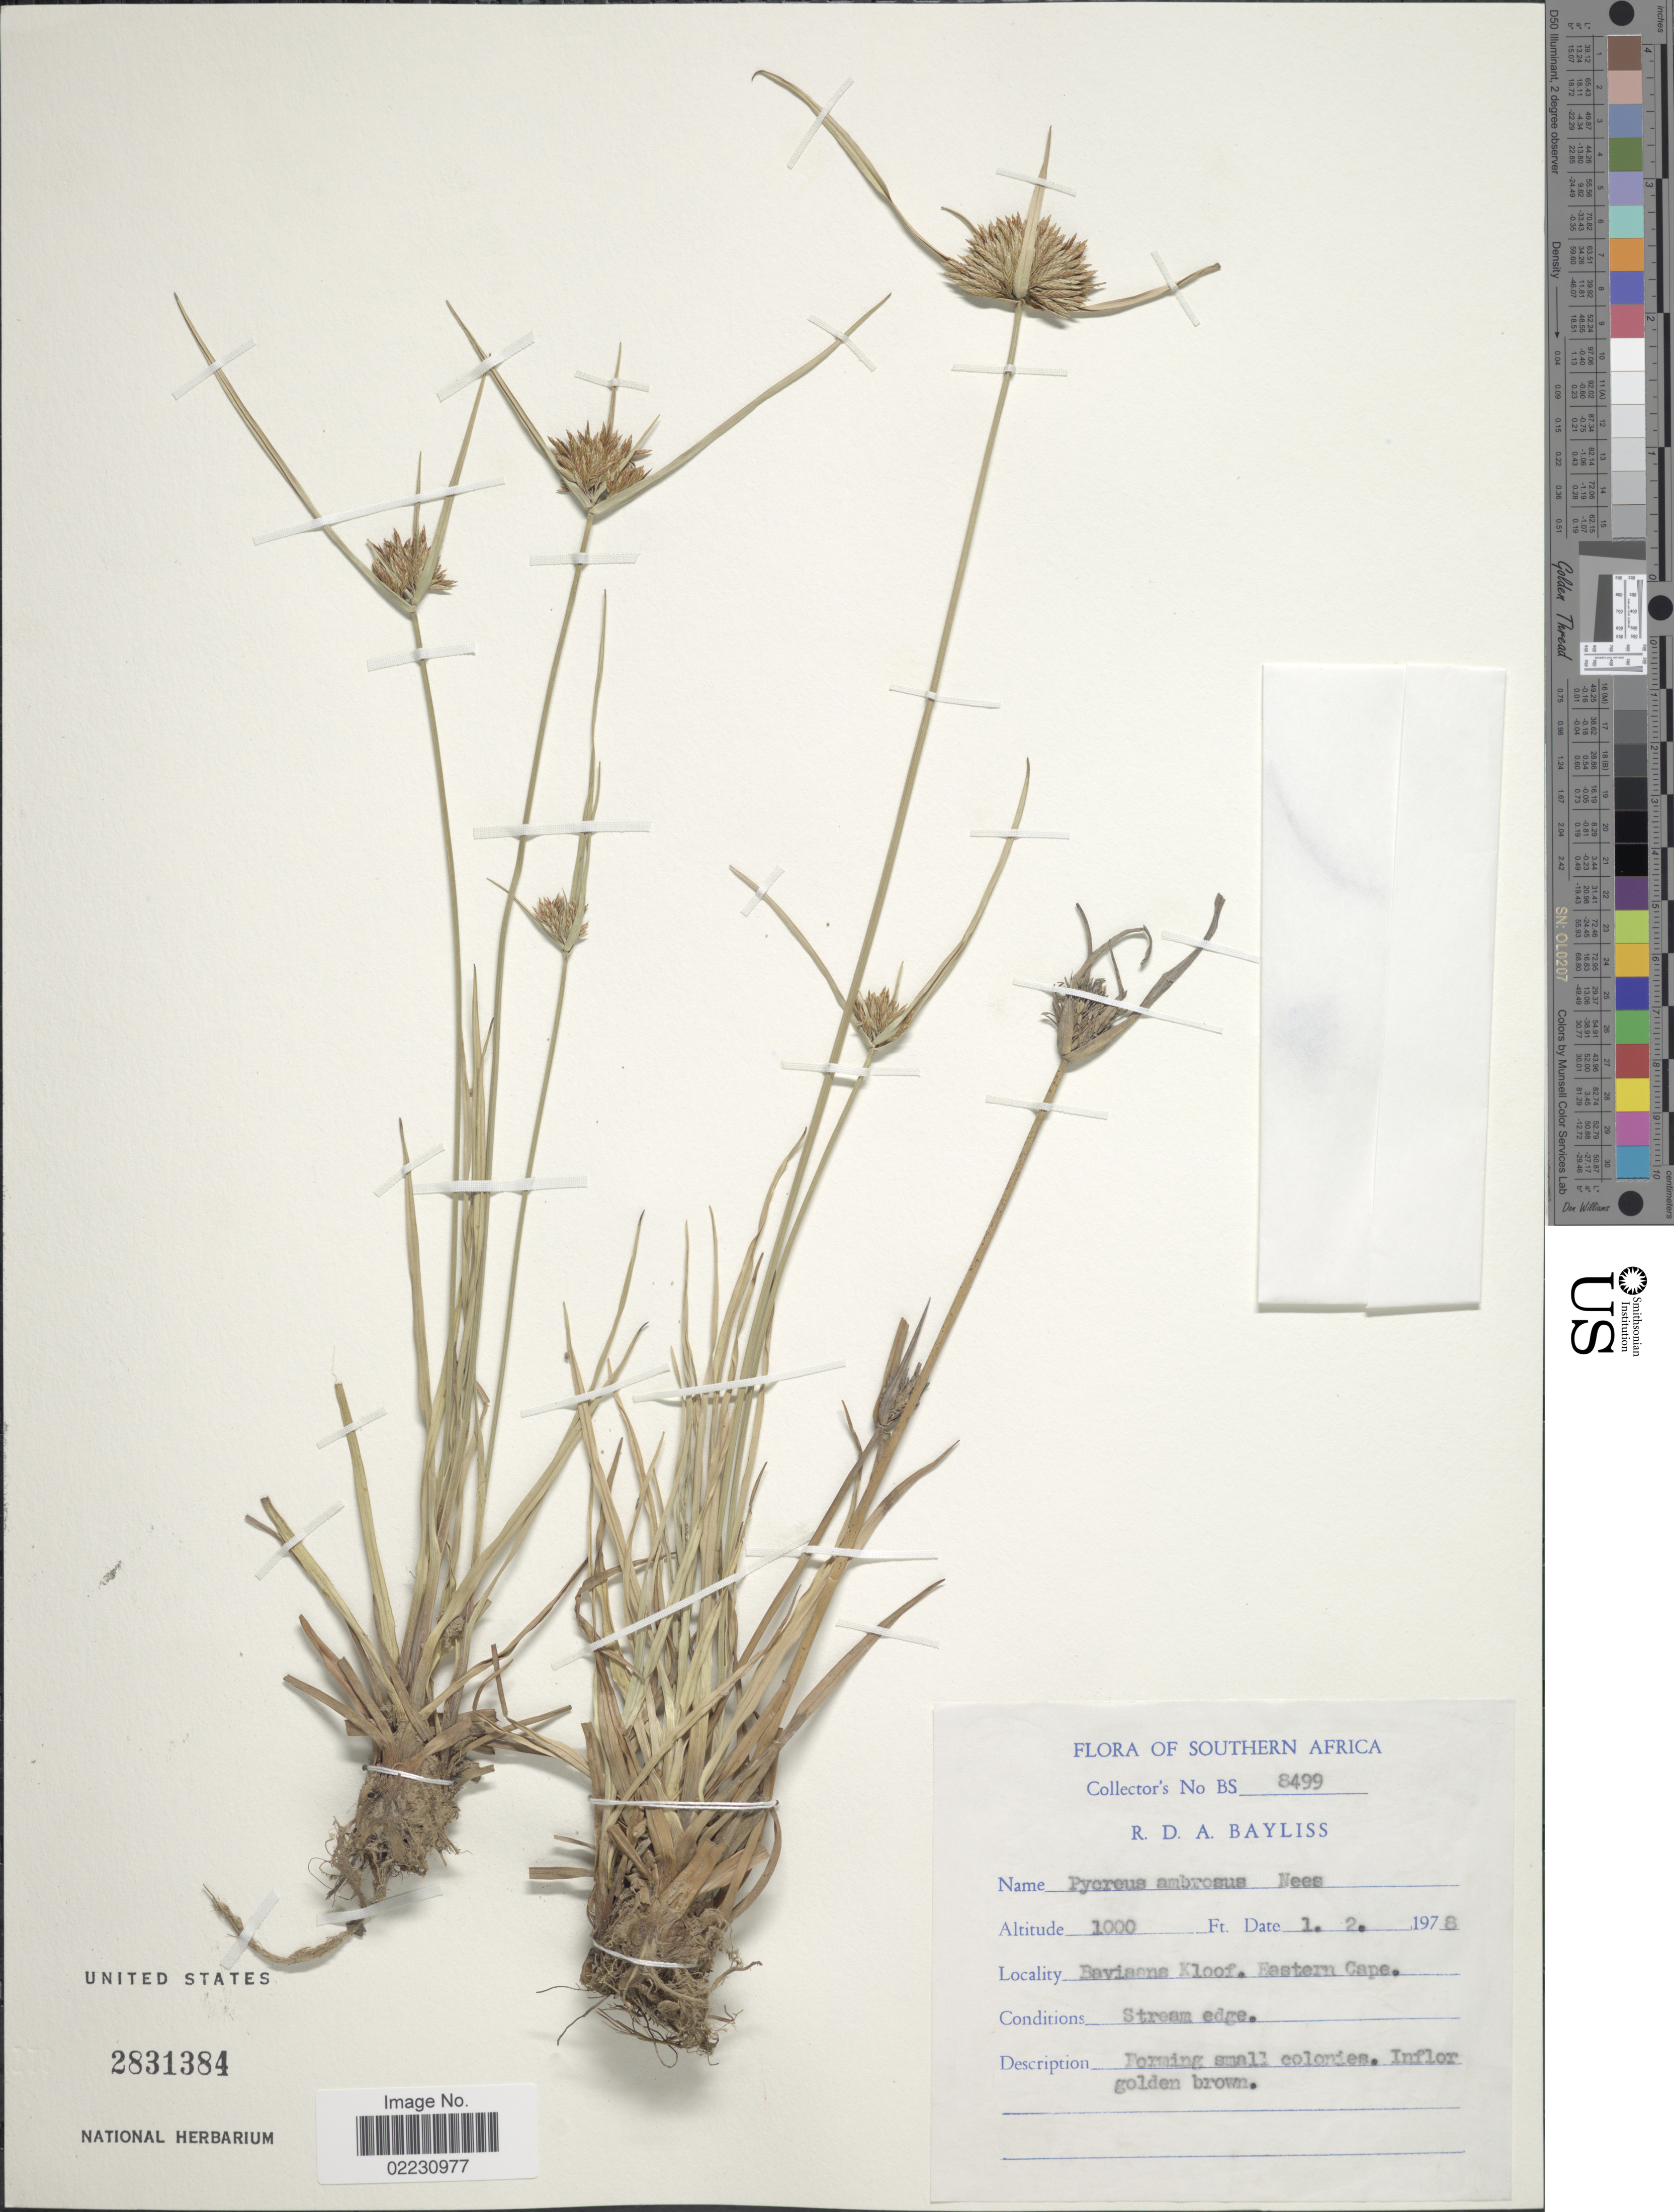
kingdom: Plantae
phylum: Tracheophyta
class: Liliopsida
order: Poales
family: Cyperaceae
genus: Cyperus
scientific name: Cyperus polystachyos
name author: Rottb.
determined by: Strong, Mark T., (BOT), Smithsonian Institution - National Museum of Natural History (UNITED STATES)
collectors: R. Bayliss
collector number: BS8499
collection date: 1978-02-01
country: South Africa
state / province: Eastern Cape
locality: Southern Africa. Baviaans Kloof, Eastern Cape.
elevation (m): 305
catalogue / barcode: US 2831384